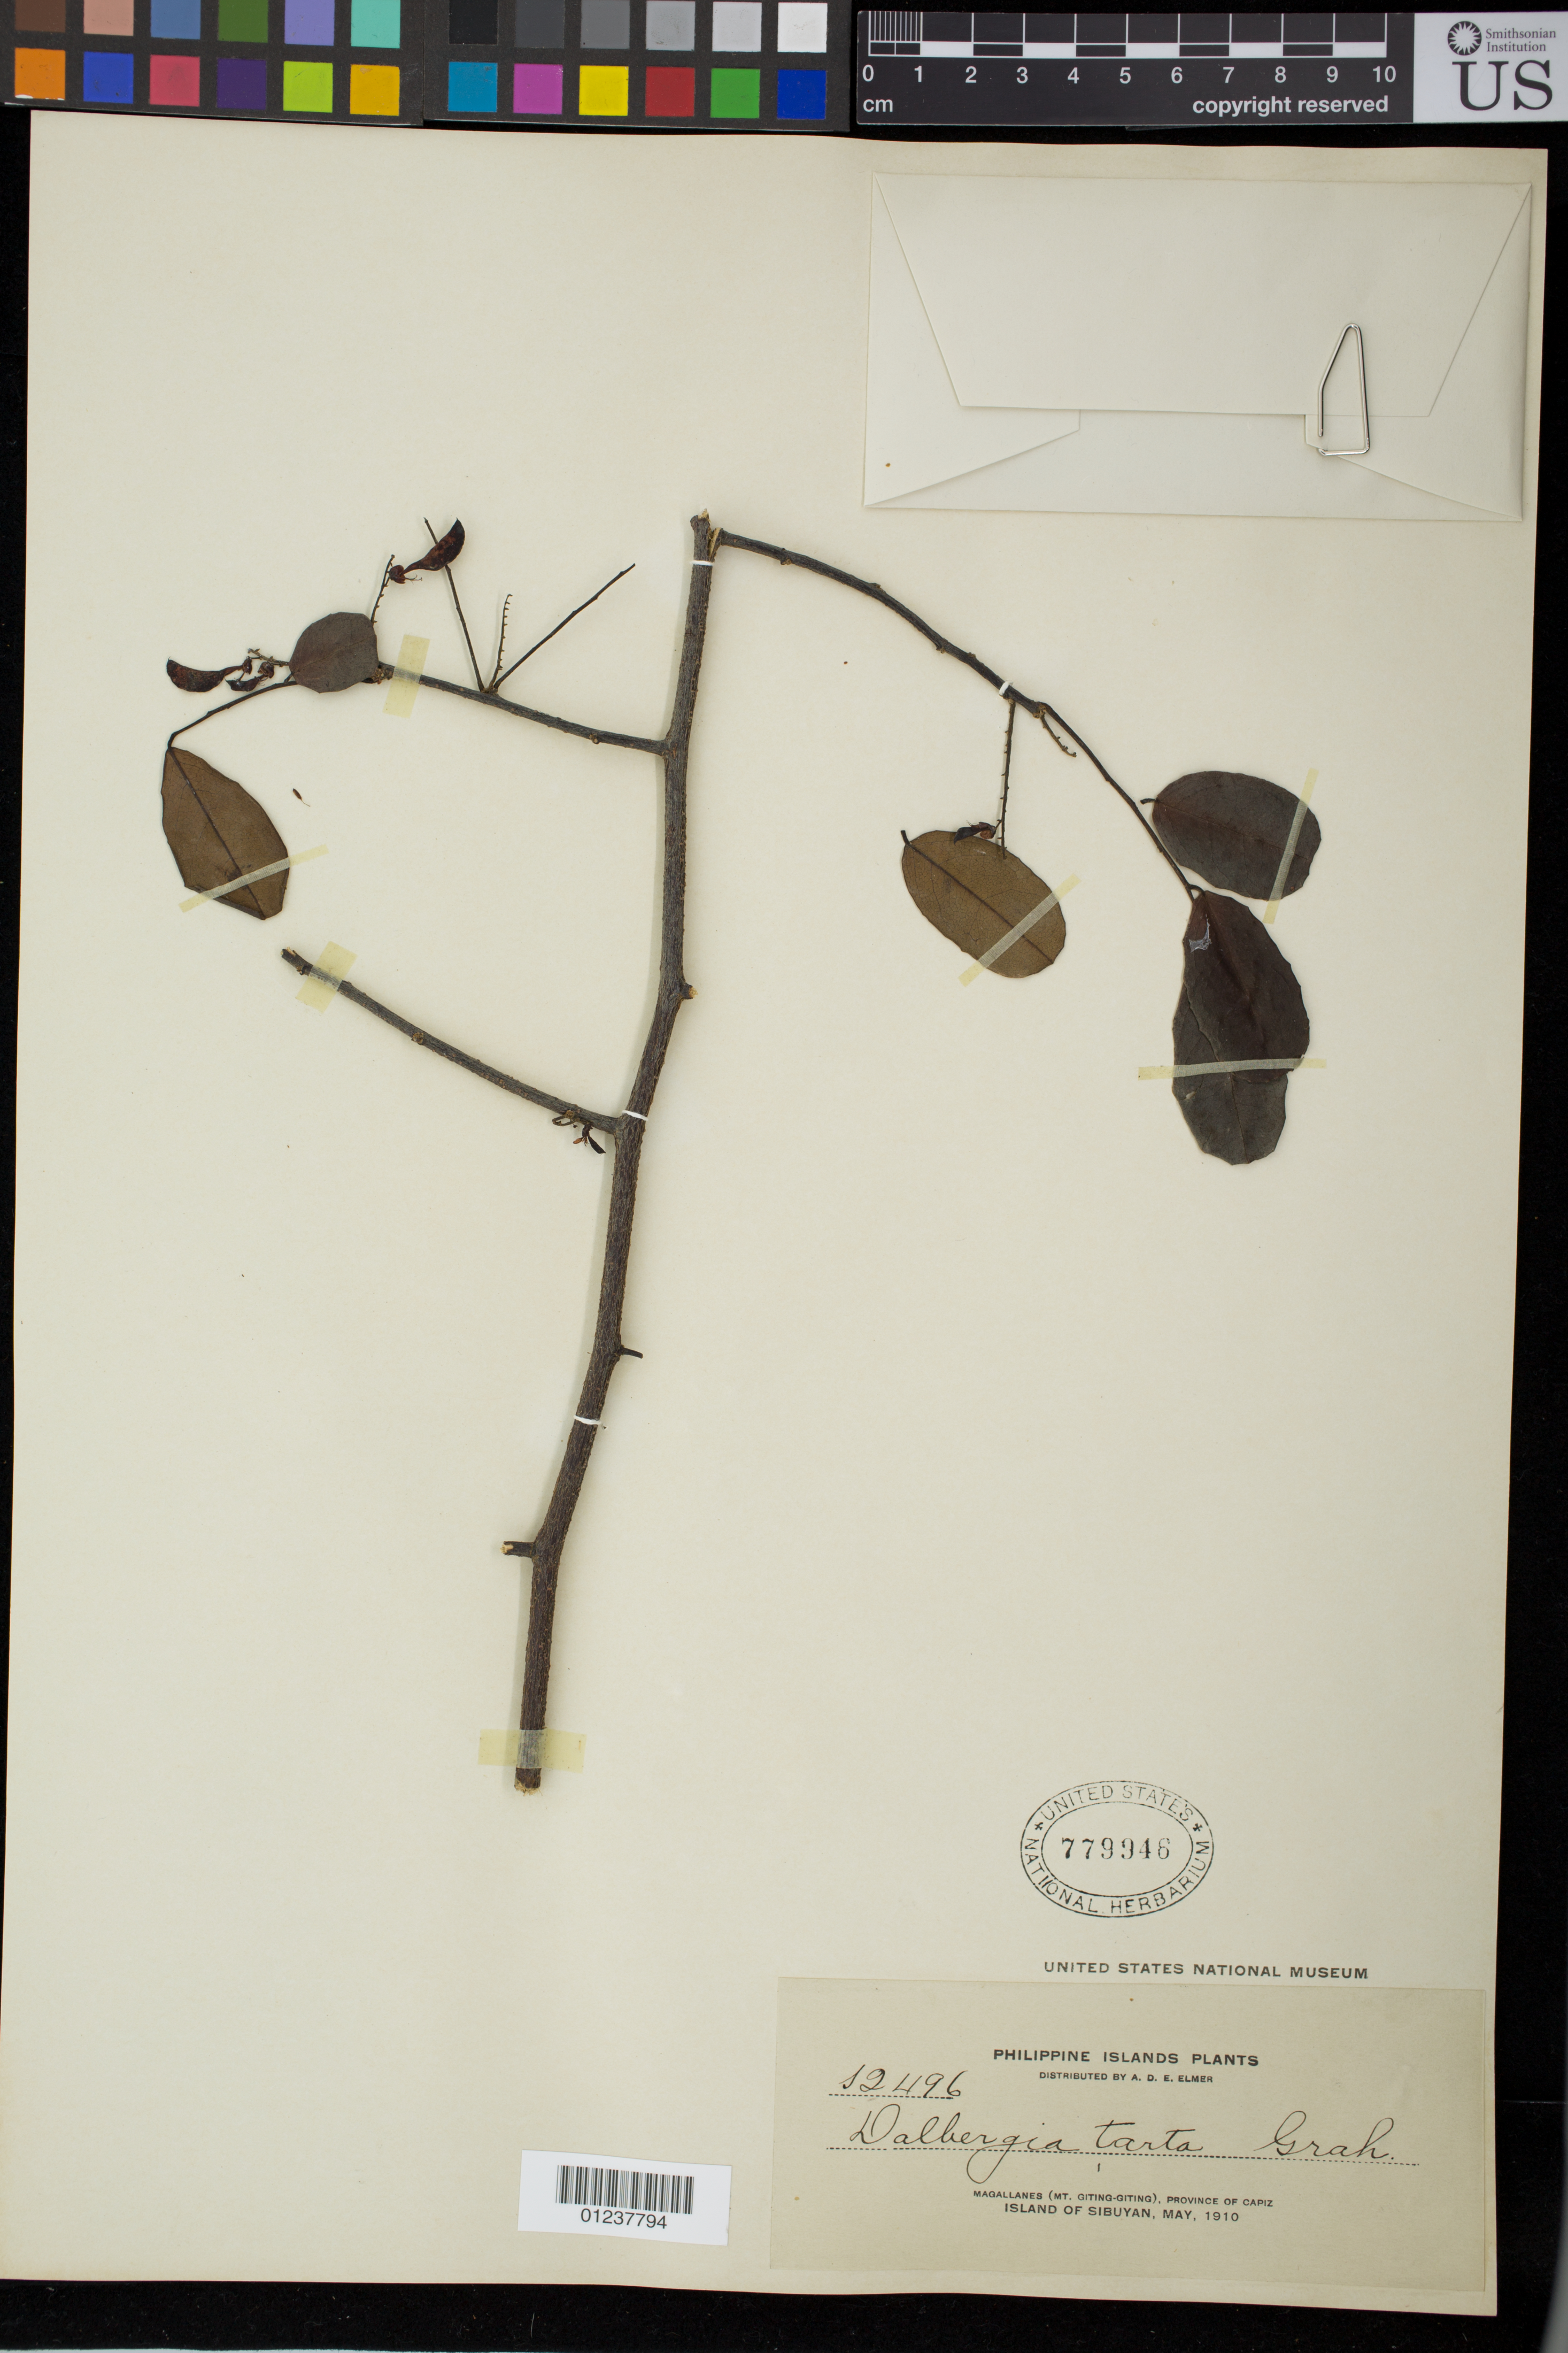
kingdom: Plantae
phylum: Tracheophyta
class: Magnoliopsida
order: Fabales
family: Fabaceae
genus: Dalbergia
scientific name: Dalbergia candenatensis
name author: (Dennst.) Pr.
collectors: A. D. E. Elmer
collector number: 12496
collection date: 1910-05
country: Philippines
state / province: Western Visayas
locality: Island of Sibuyan: Magallanes (Mount Giting-Giting), Province of Capiz.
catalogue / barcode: US 779946